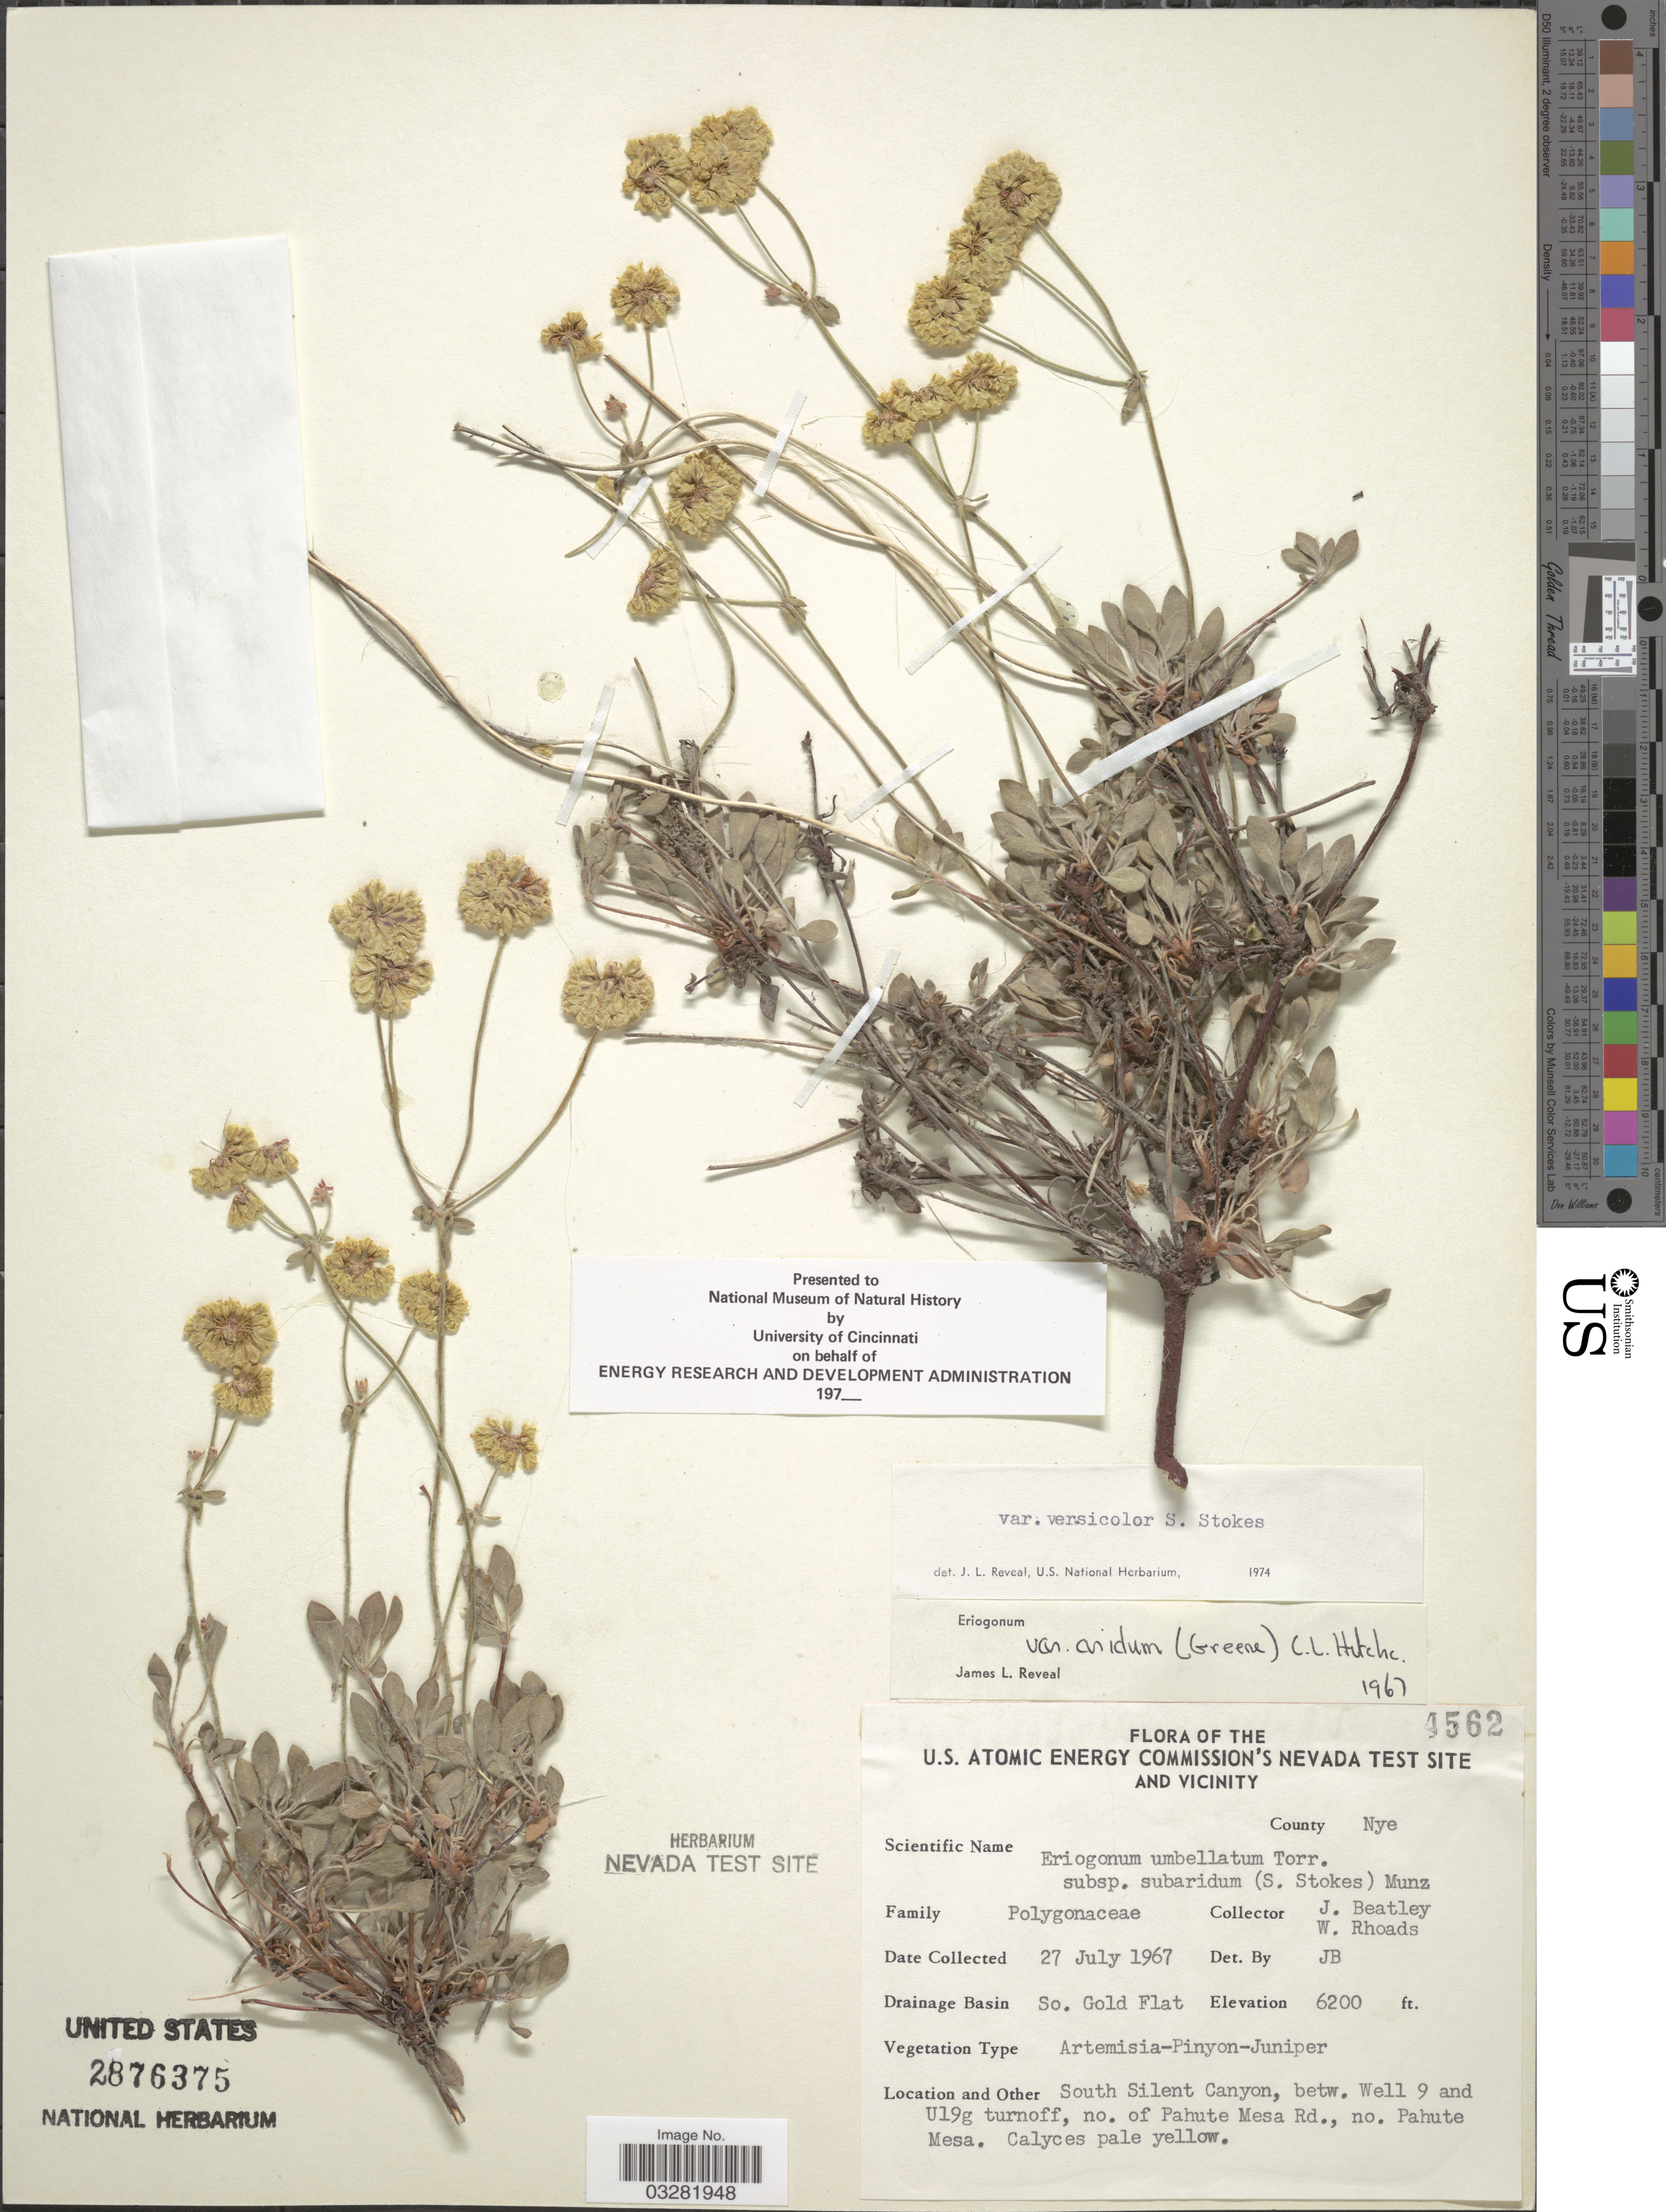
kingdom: Plantae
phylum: Tracheophyta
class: Magnoliopsida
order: Caryophyllales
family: Polygonaceae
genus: Eriogonum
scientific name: Eriogonum umbellatum var. versicolor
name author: S. Stokes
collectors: J. C. Beatley & W. Rhoads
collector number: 4562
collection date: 1967-07-27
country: United States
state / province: Nevada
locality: The U.S. Atomic Energy Commission's Nevada Test Site and Vicinity. County Nye. Drainage Basin So. Gold Flat. South Silent Canyon, betw. Well 9 and U19g turnoff, no. of Pahute Mesa Rd., no. Pahute Mesa.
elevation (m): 1890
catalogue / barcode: US 2876375